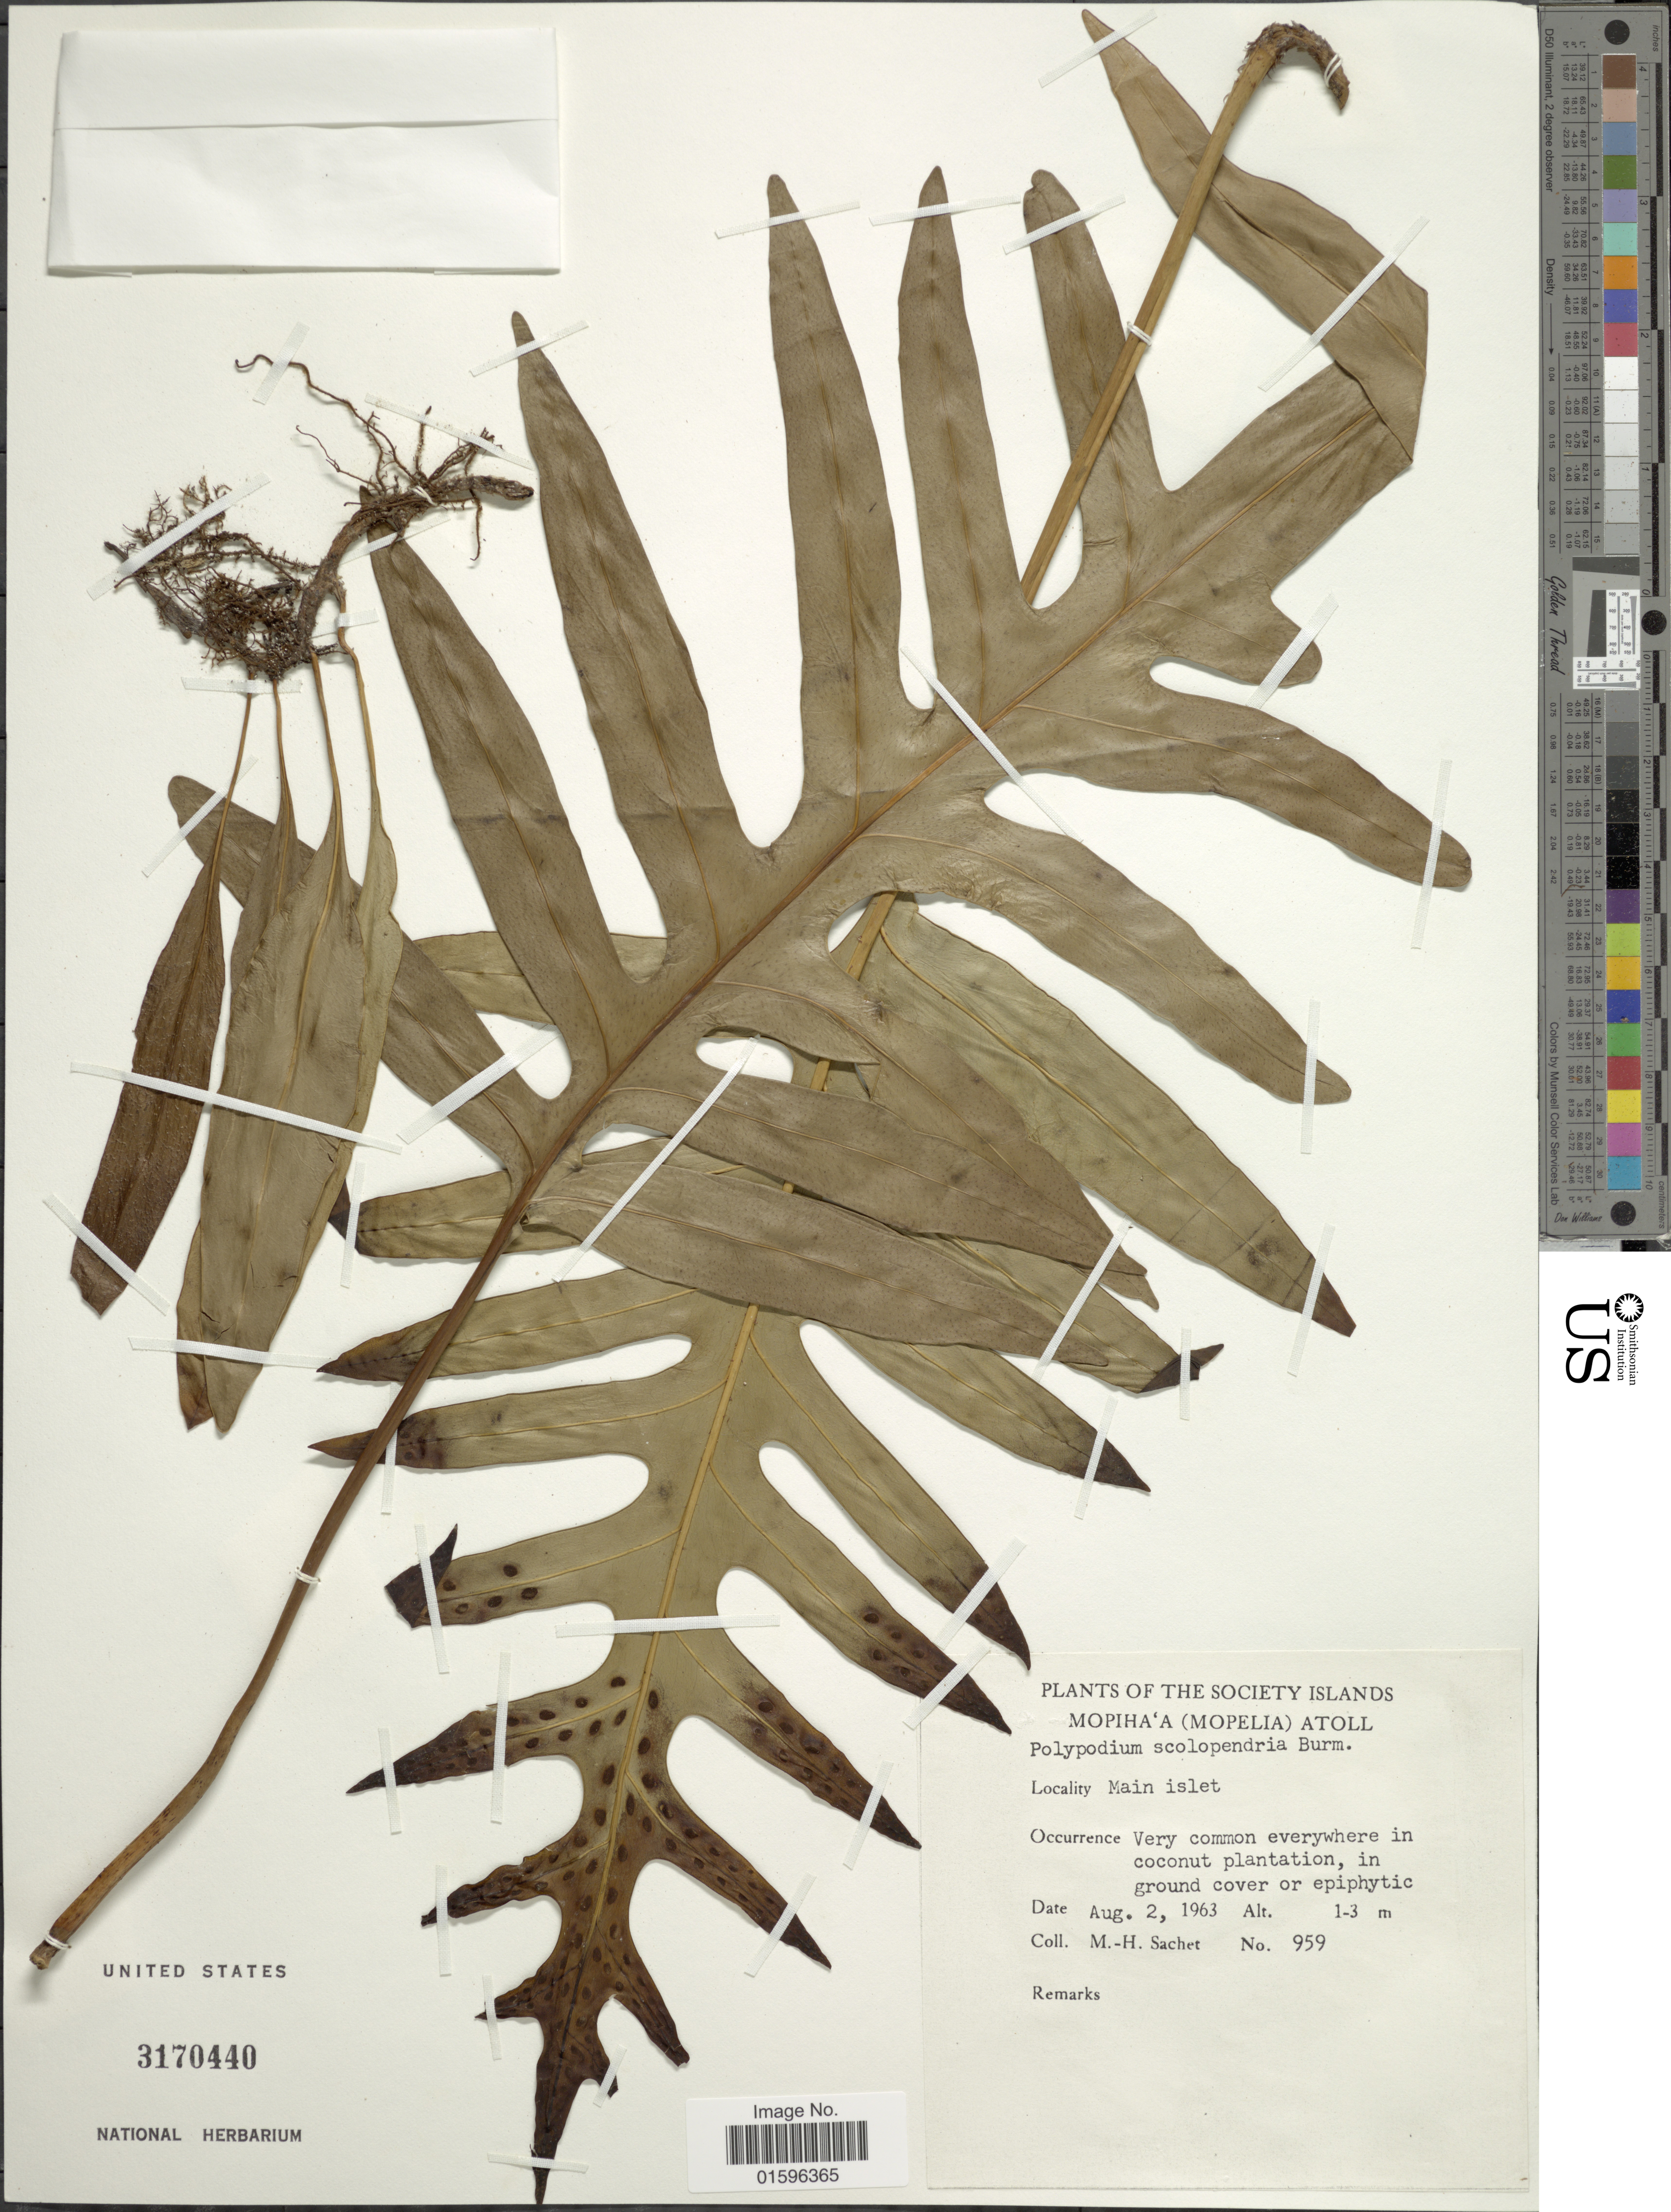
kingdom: Plantae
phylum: Tracheophyta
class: Polypodiopsida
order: Polypodiales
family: Polypodiaceae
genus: Polypodium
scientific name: Polypodium scolopendria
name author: Burm. f.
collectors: M.-H. Sachet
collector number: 959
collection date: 1963-08-02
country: French Polynesia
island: Maupihaa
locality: The Society Islands, Mopiha'a (Mopelia) Atoll, Main Islet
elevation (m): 1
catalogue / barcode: US 3170440